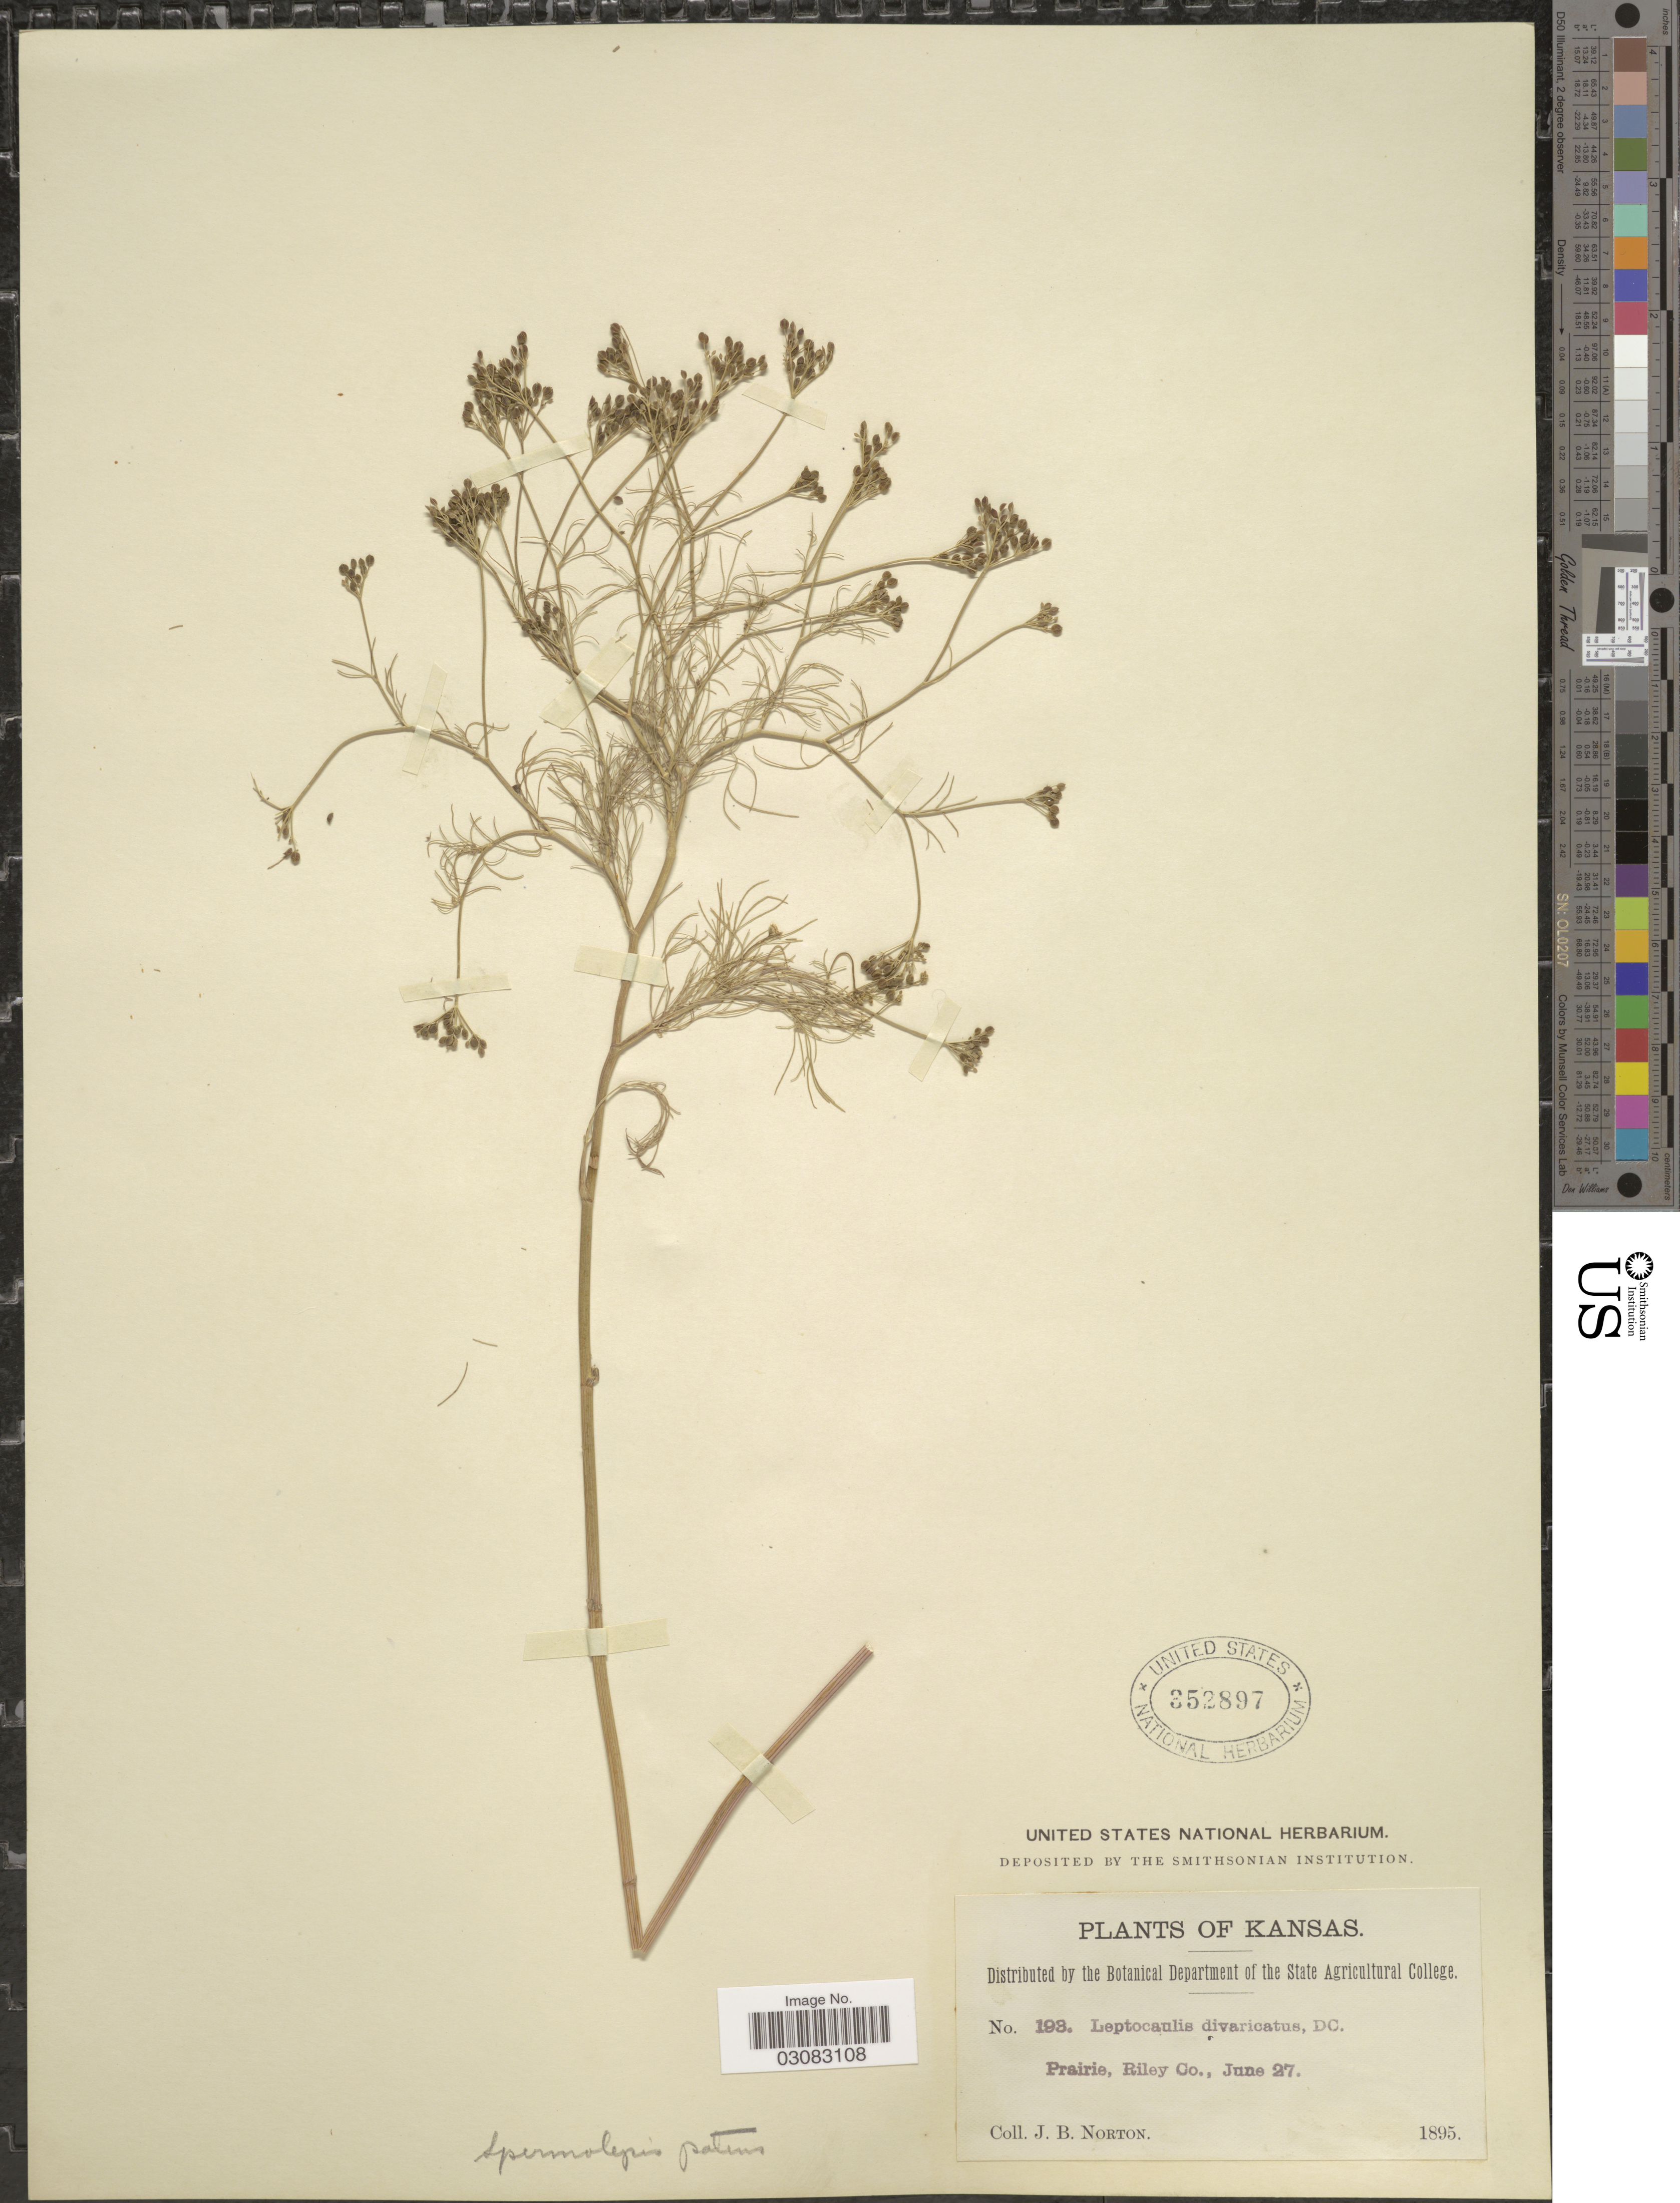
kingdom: Plantae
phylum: Tracheophyta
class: Magnoliopsida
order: Apiales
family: Apiaceae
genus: Spermolepis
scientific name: Spermolepis patens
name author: (Nutt. ex DC.) B.L. Rob.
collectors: J. B. Norton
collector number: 193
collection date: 1895-06-27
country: United States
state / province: Kansas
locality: Prairie, Riley Co.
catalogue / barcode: US 352897